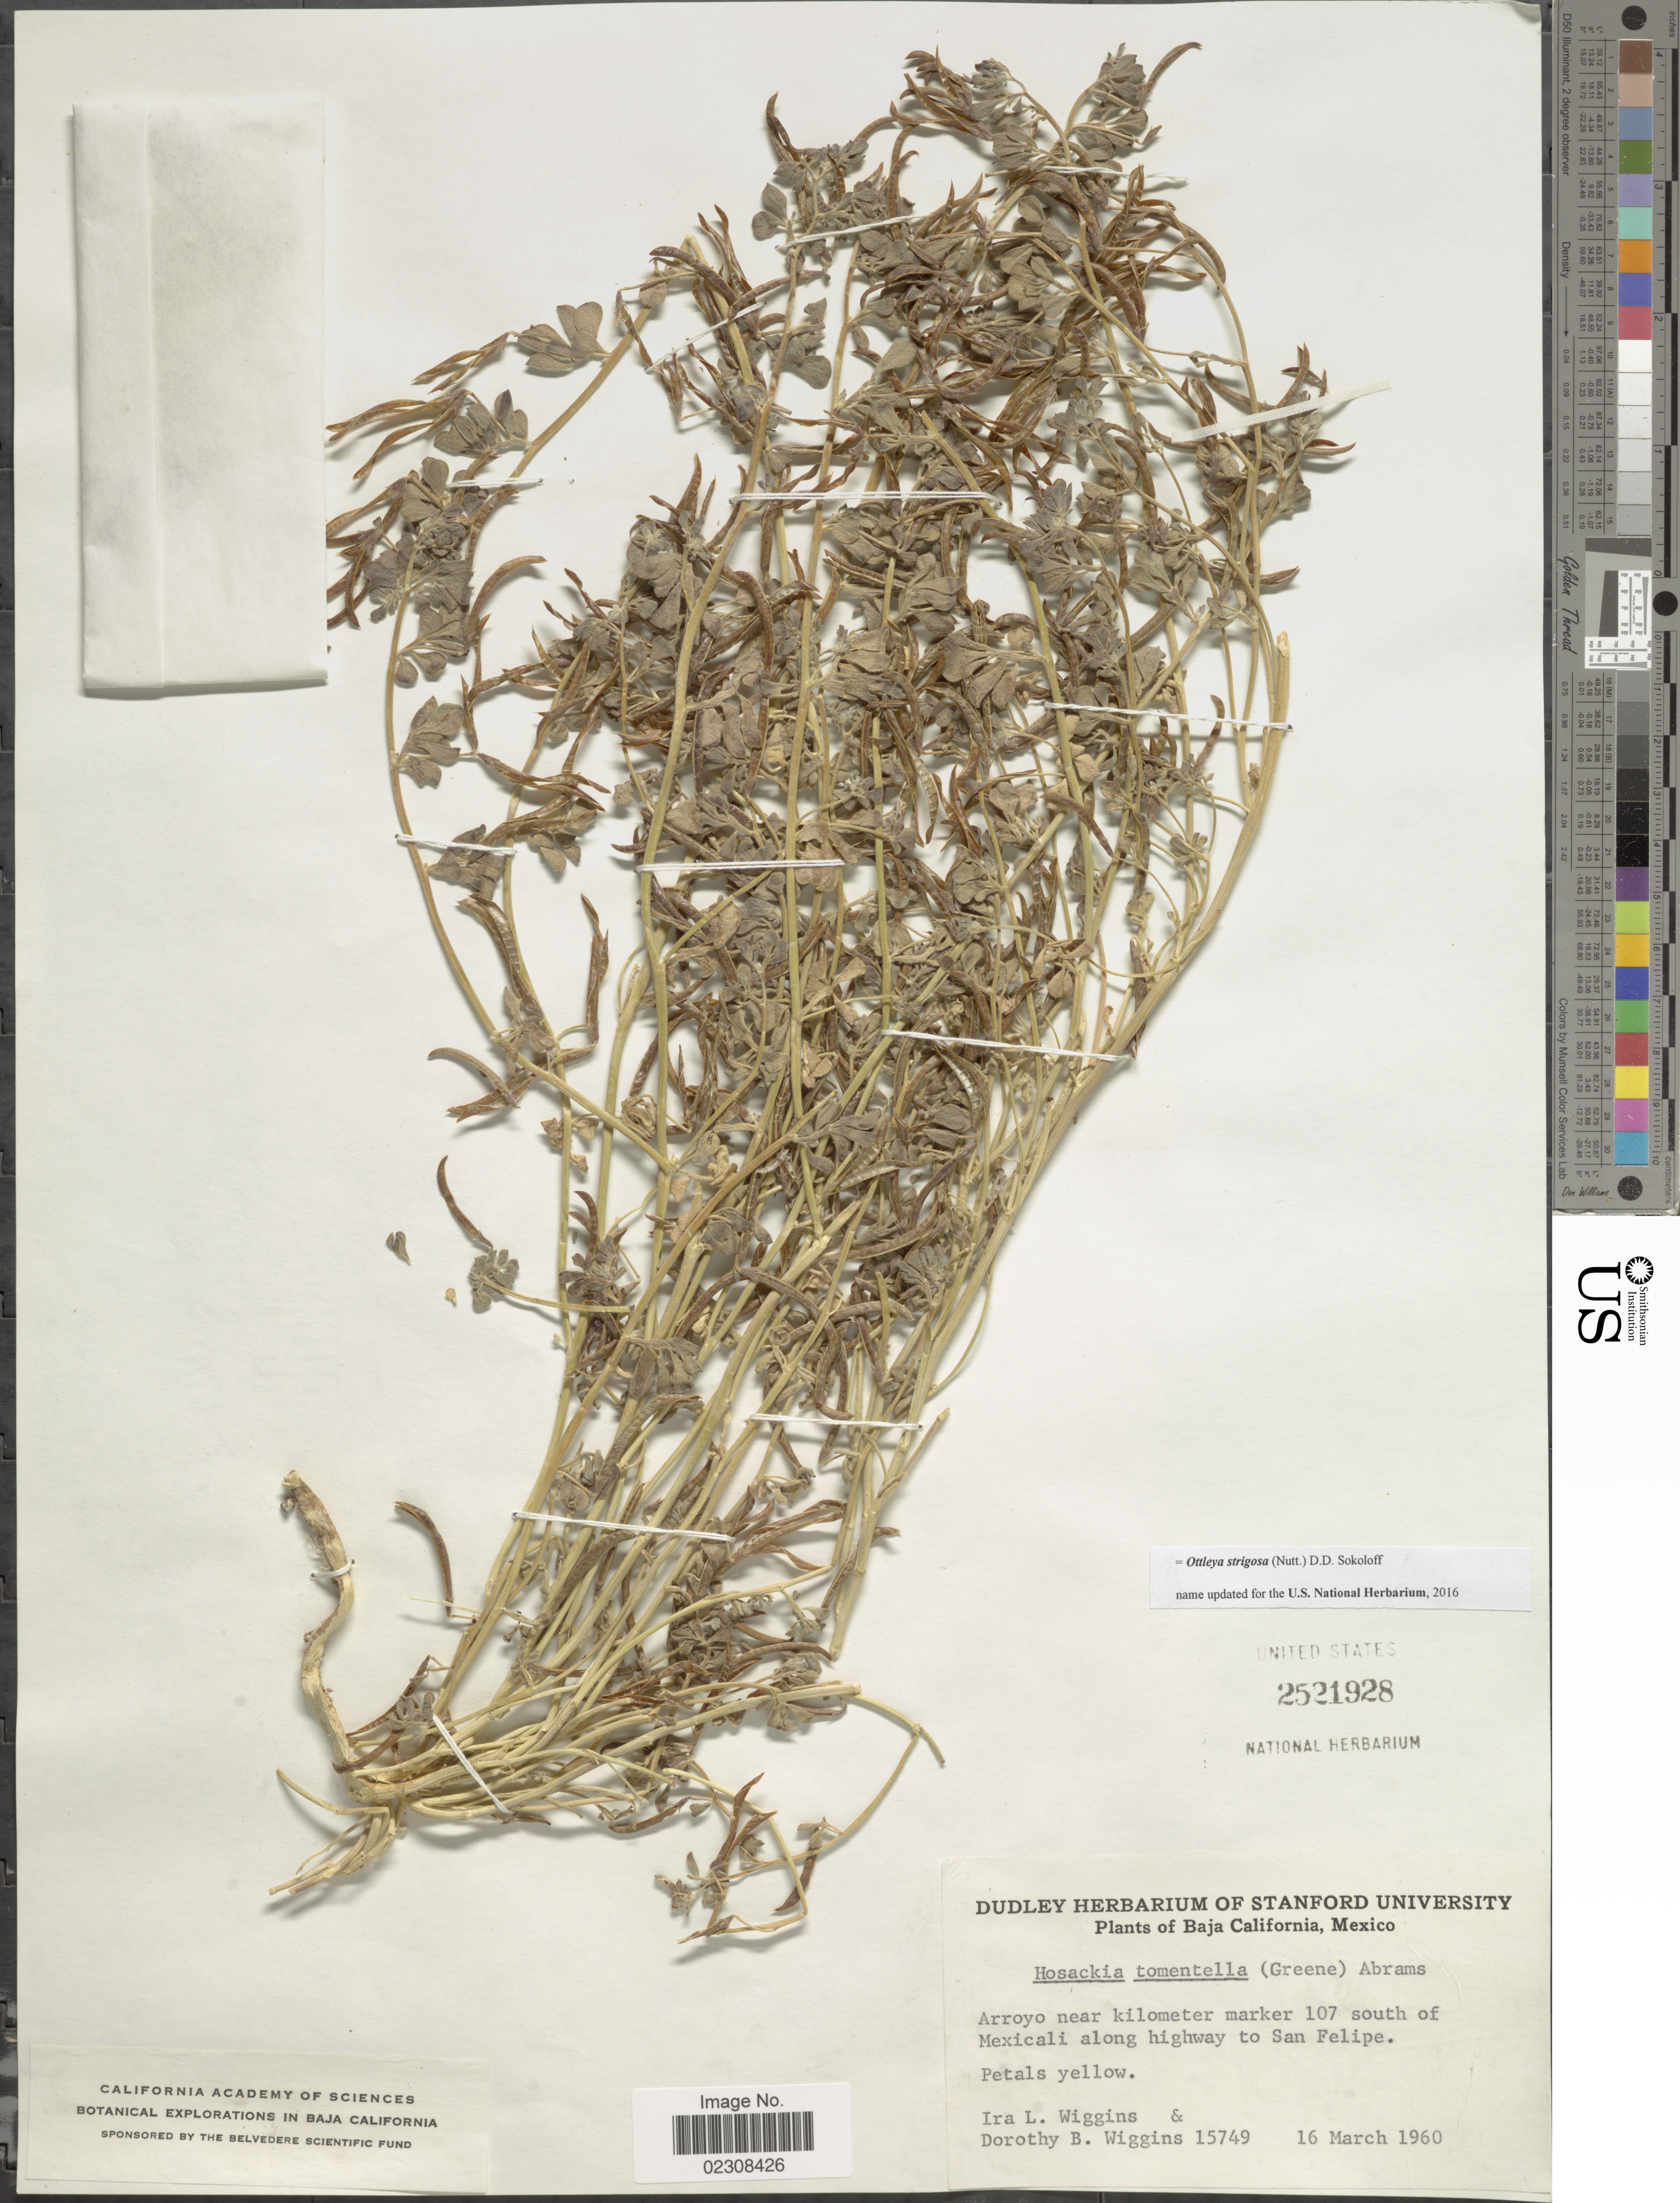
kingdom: Plantae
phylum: Tracheophyta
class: Magnoliopsida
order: Fabales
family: Fabaceae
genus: Ottleya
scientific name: Ottleya strigosa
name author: (Nutt.) D.D. Sokoloff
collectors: I. L. Wiggins & D. B. Wiggins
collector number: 15749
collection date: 1960-03-16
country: Mexico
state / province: Baja California Norte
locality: Arroyo near klometer marker 107 south of Mexicali along highway to San Felipe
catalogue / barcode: US 2521928